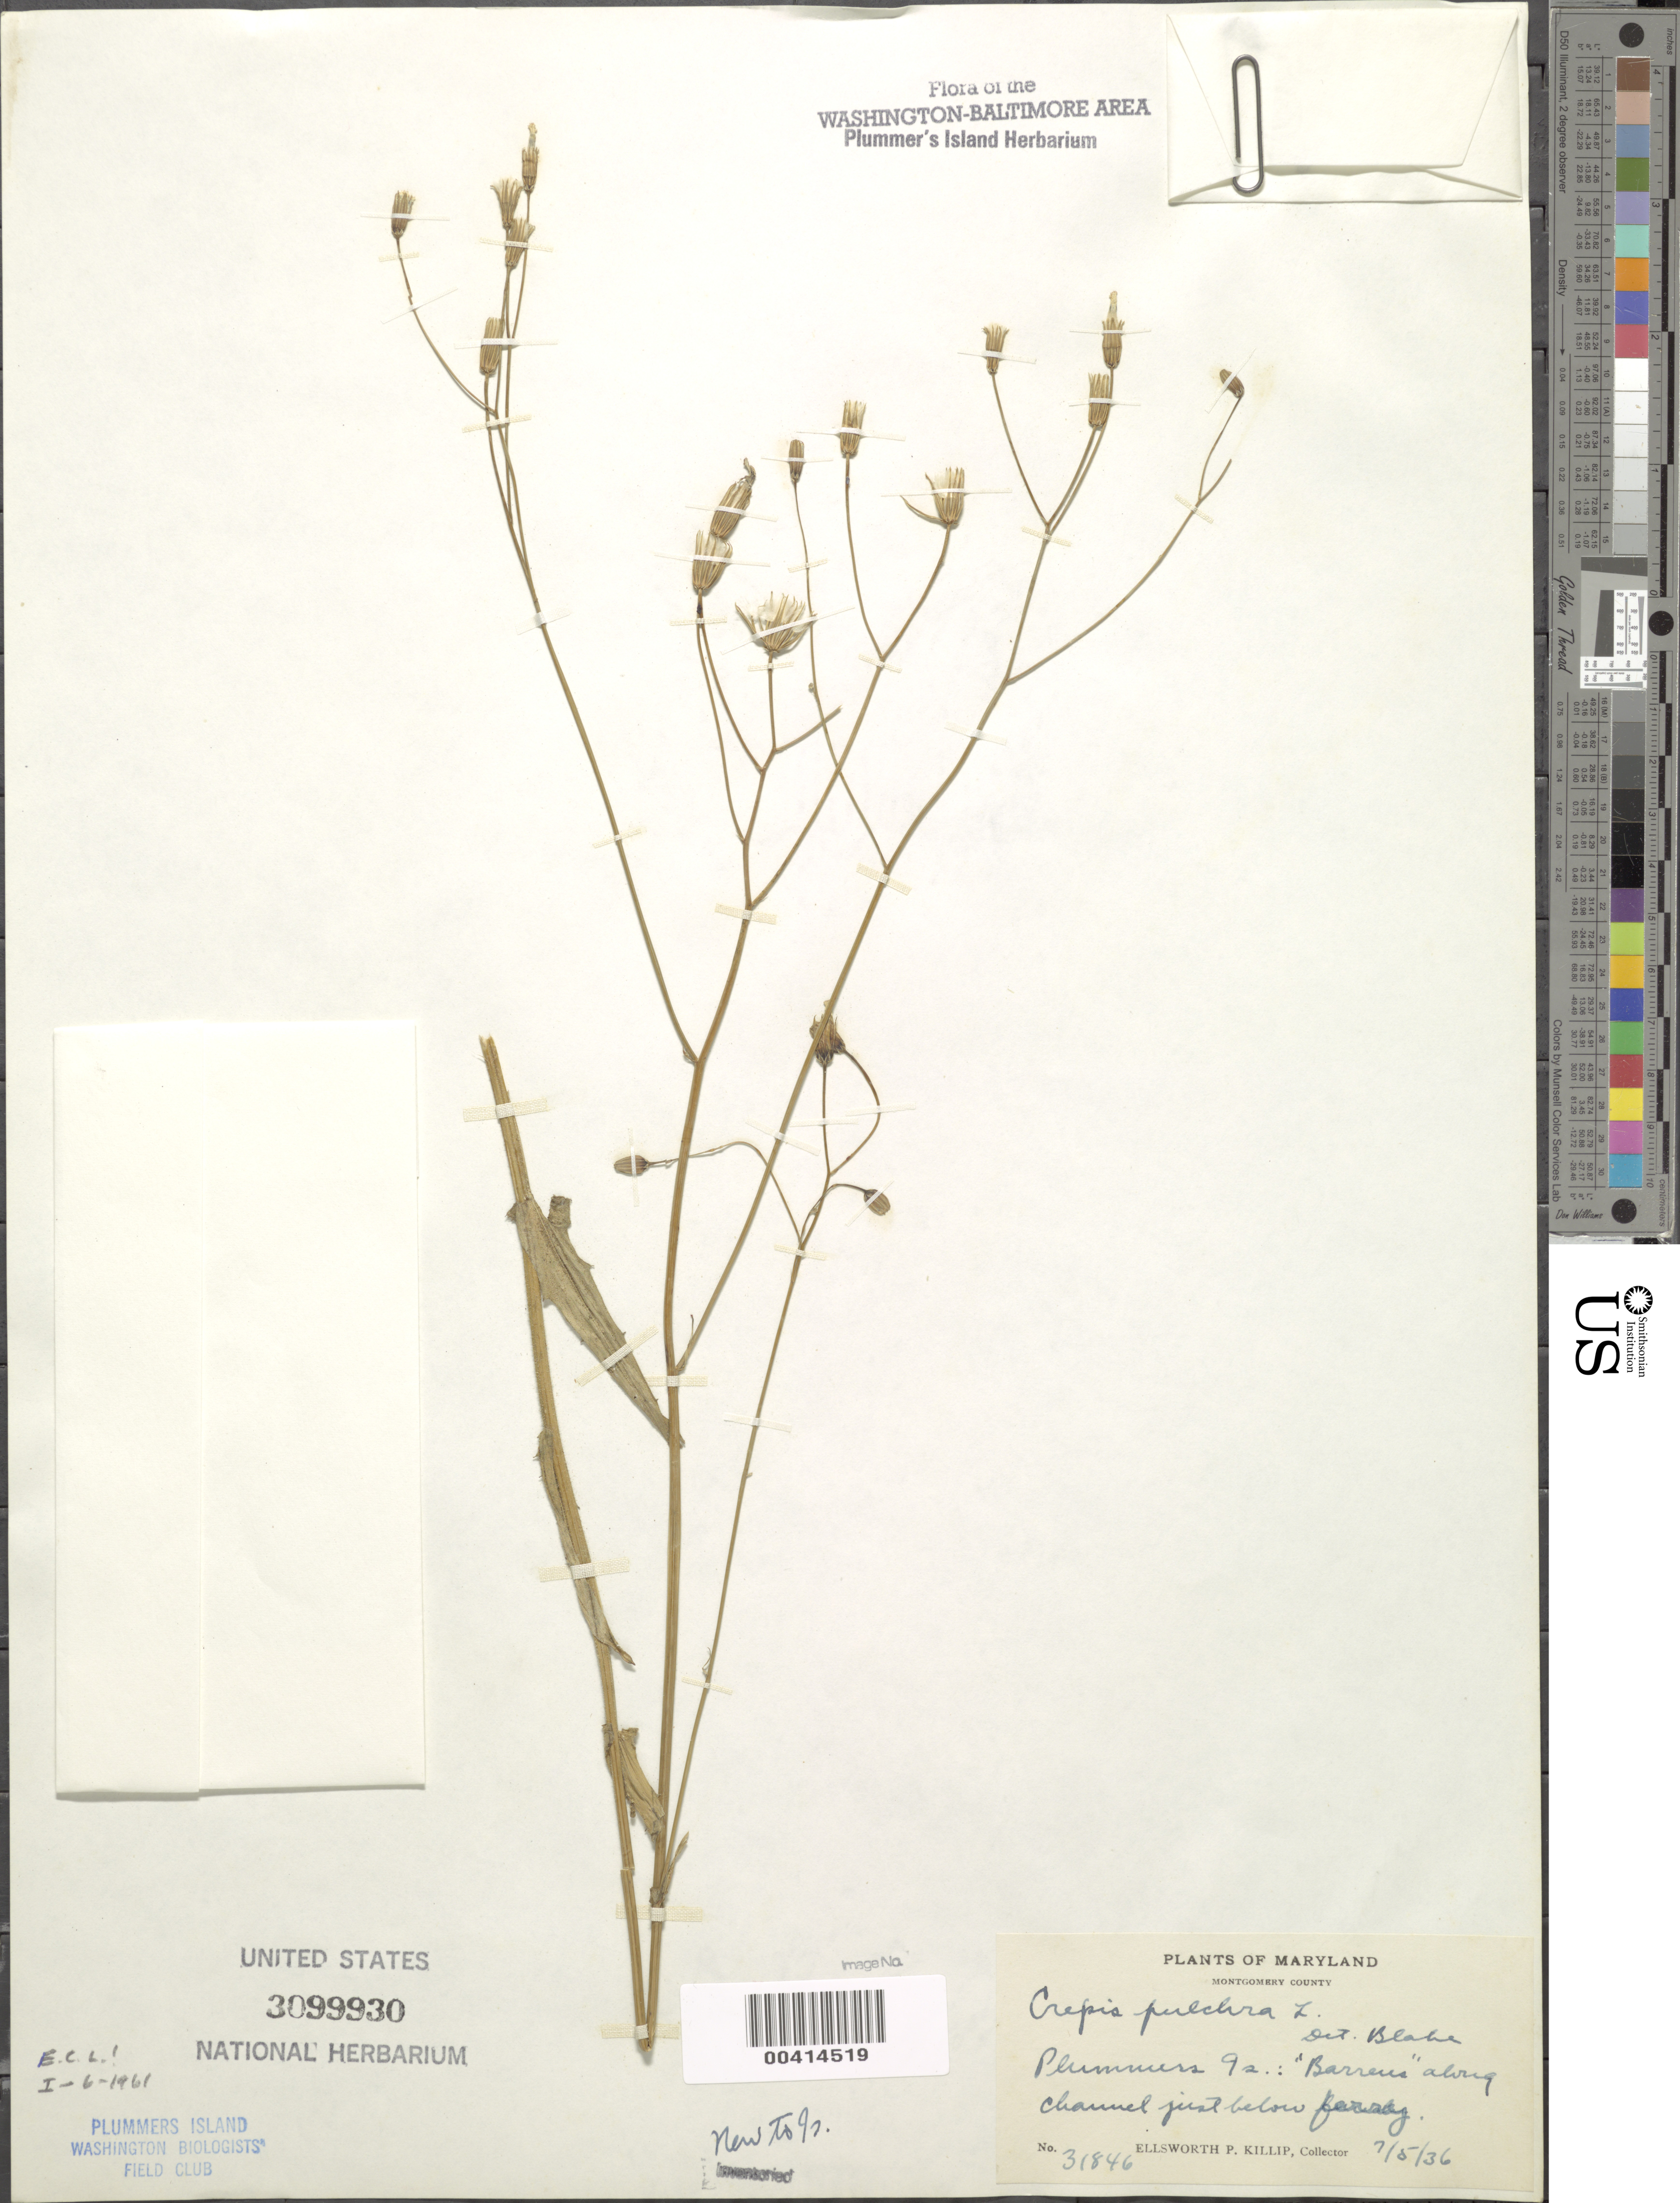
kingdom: Plantae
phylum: Tracheophyta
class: Magnoliopsida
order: Asterales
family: Asteraceae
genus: Crepis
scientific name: Crepis pulchra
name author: L.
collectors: E. P. Killip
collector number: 31846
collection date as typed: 05 Jul 1936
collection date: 1936-07-05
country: United States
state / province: Maryland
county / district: Montgomery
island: Plummers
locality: Plummer's Island; "barrens" along channel just below ferry C. & O. Canal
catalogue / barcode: US 3099930